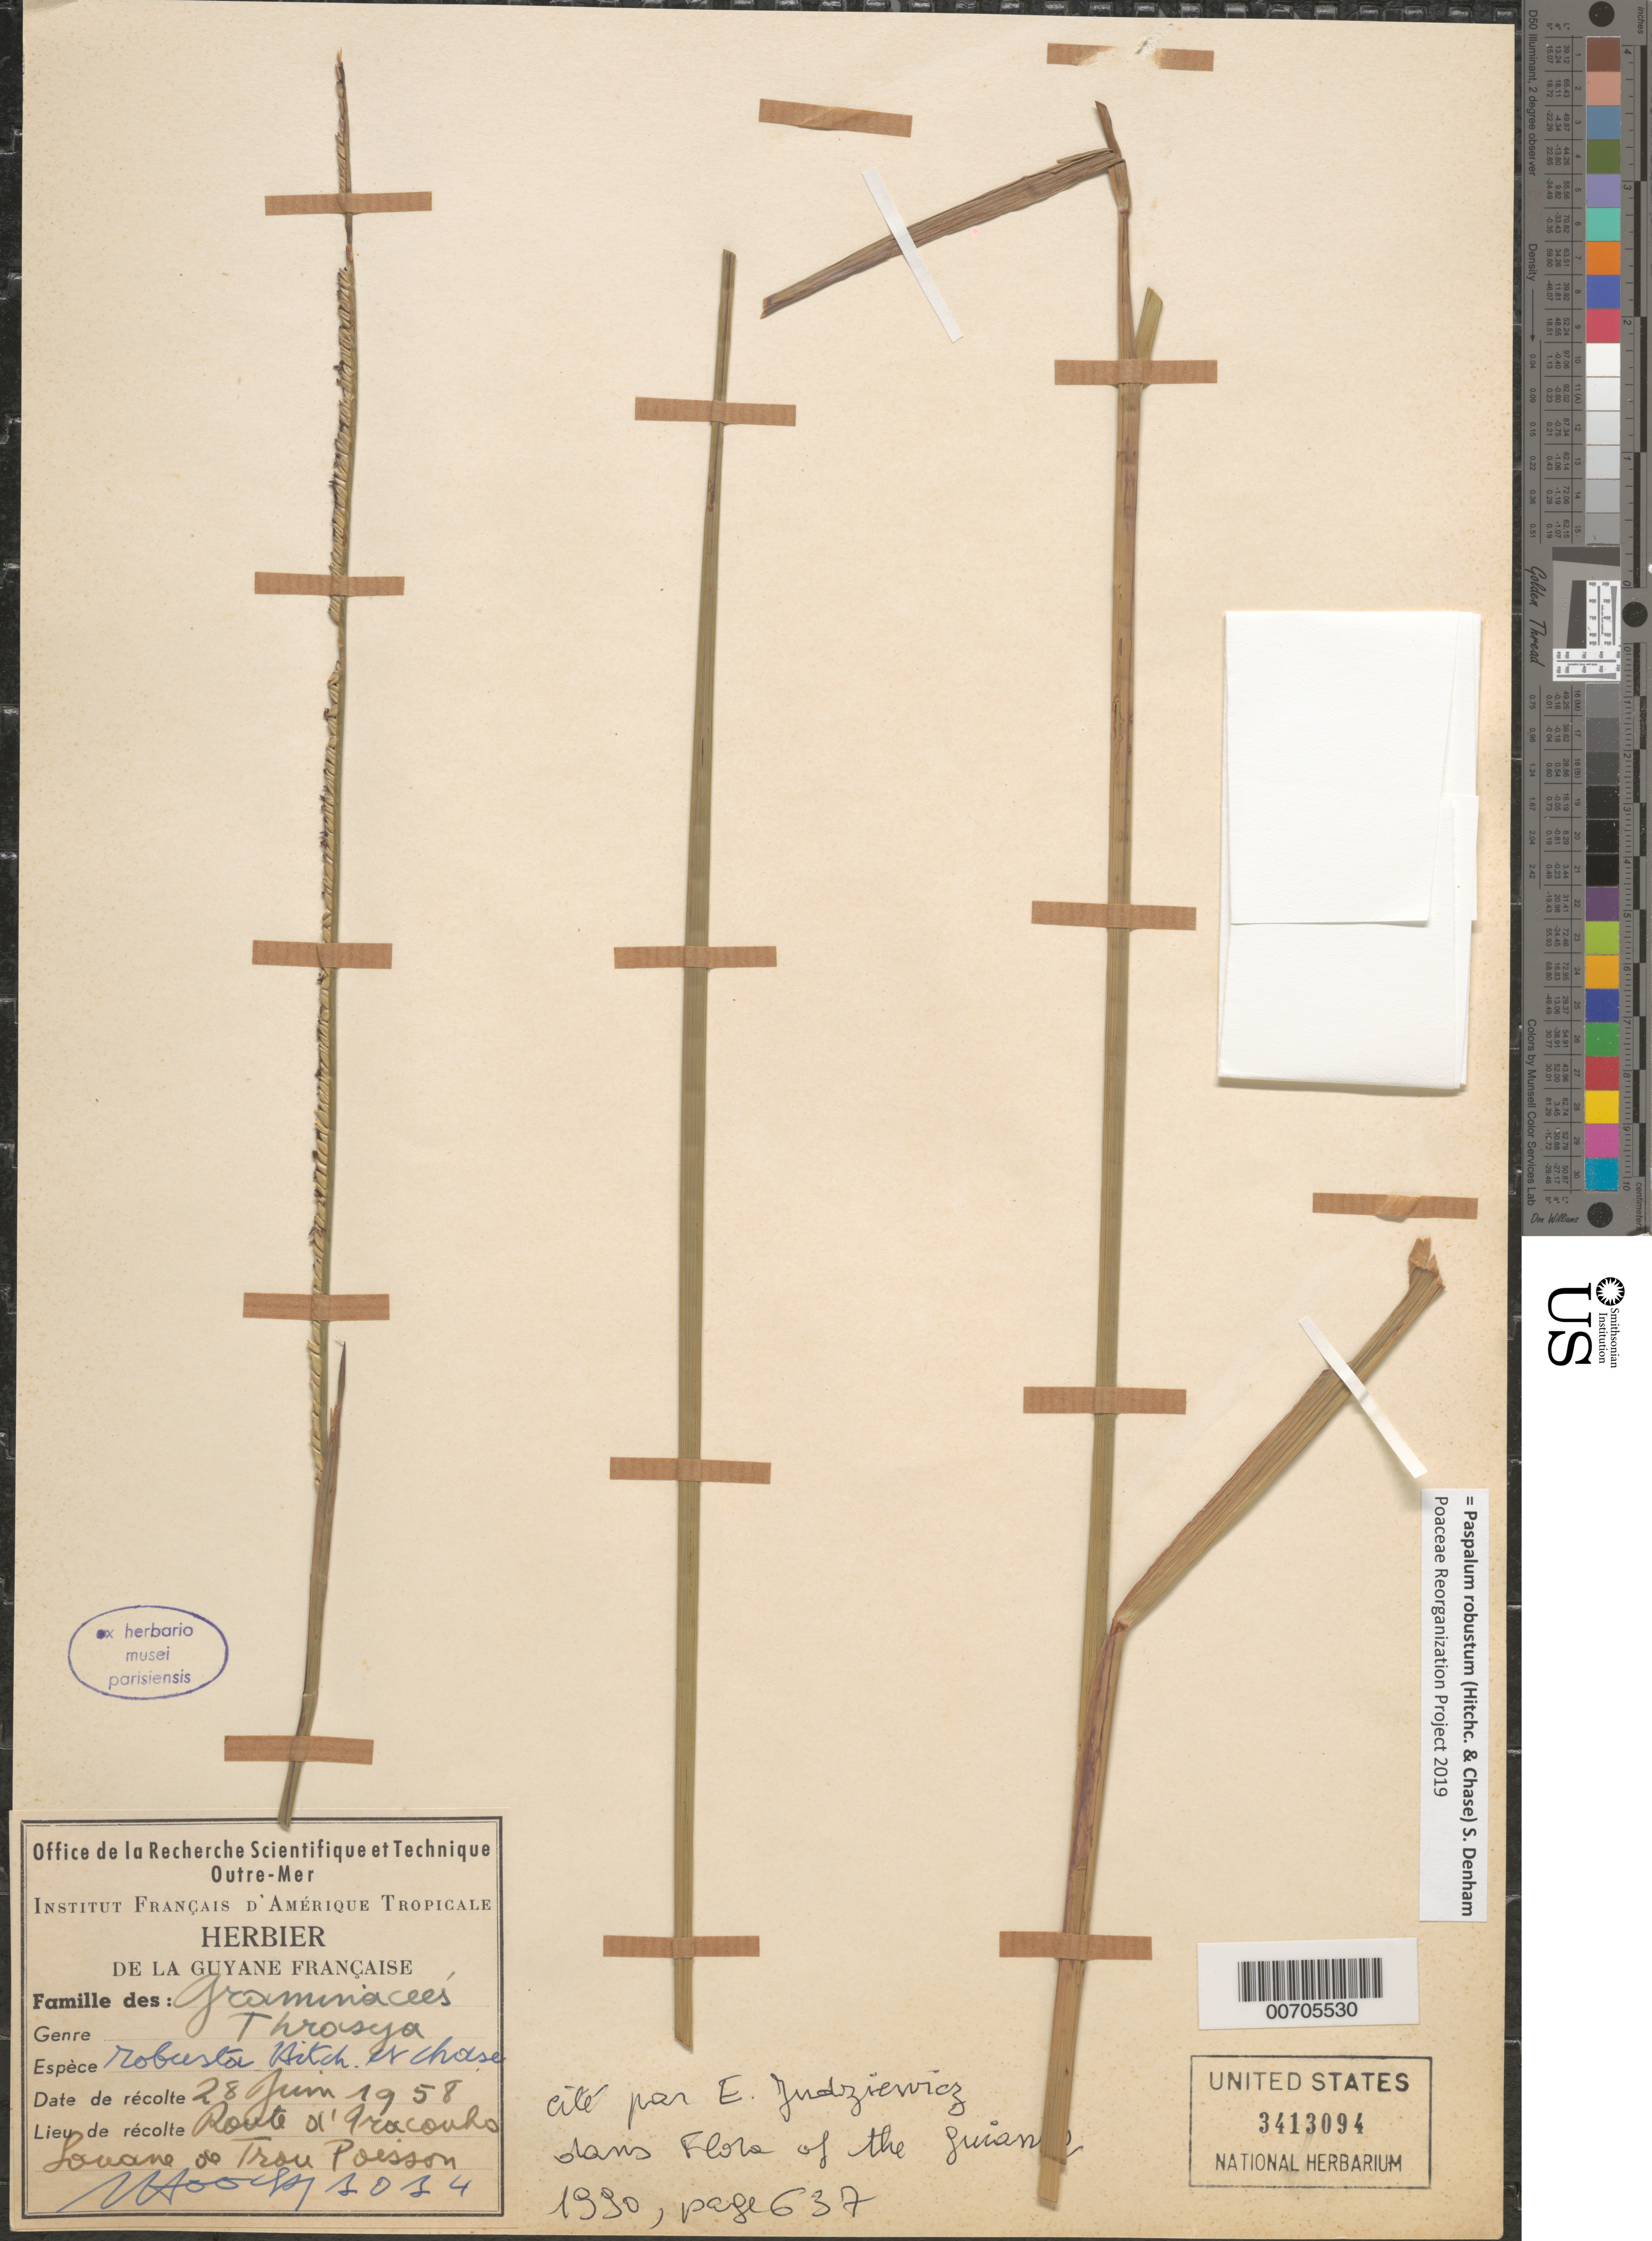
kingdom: Plantae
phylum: Tracheophyta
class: Liliopsida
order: Poales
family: Poaceae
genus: Thrasya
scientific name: Thrasya robusta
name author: Hitchc. & Chase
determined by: Judziewicz, E. J.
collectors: J. Hoock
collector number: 1014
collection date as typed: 28-Jun-58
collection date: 1958-06-28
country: French Guiana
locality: Iracoubo, Savane de Trou Poisson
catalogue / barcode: US 3413094